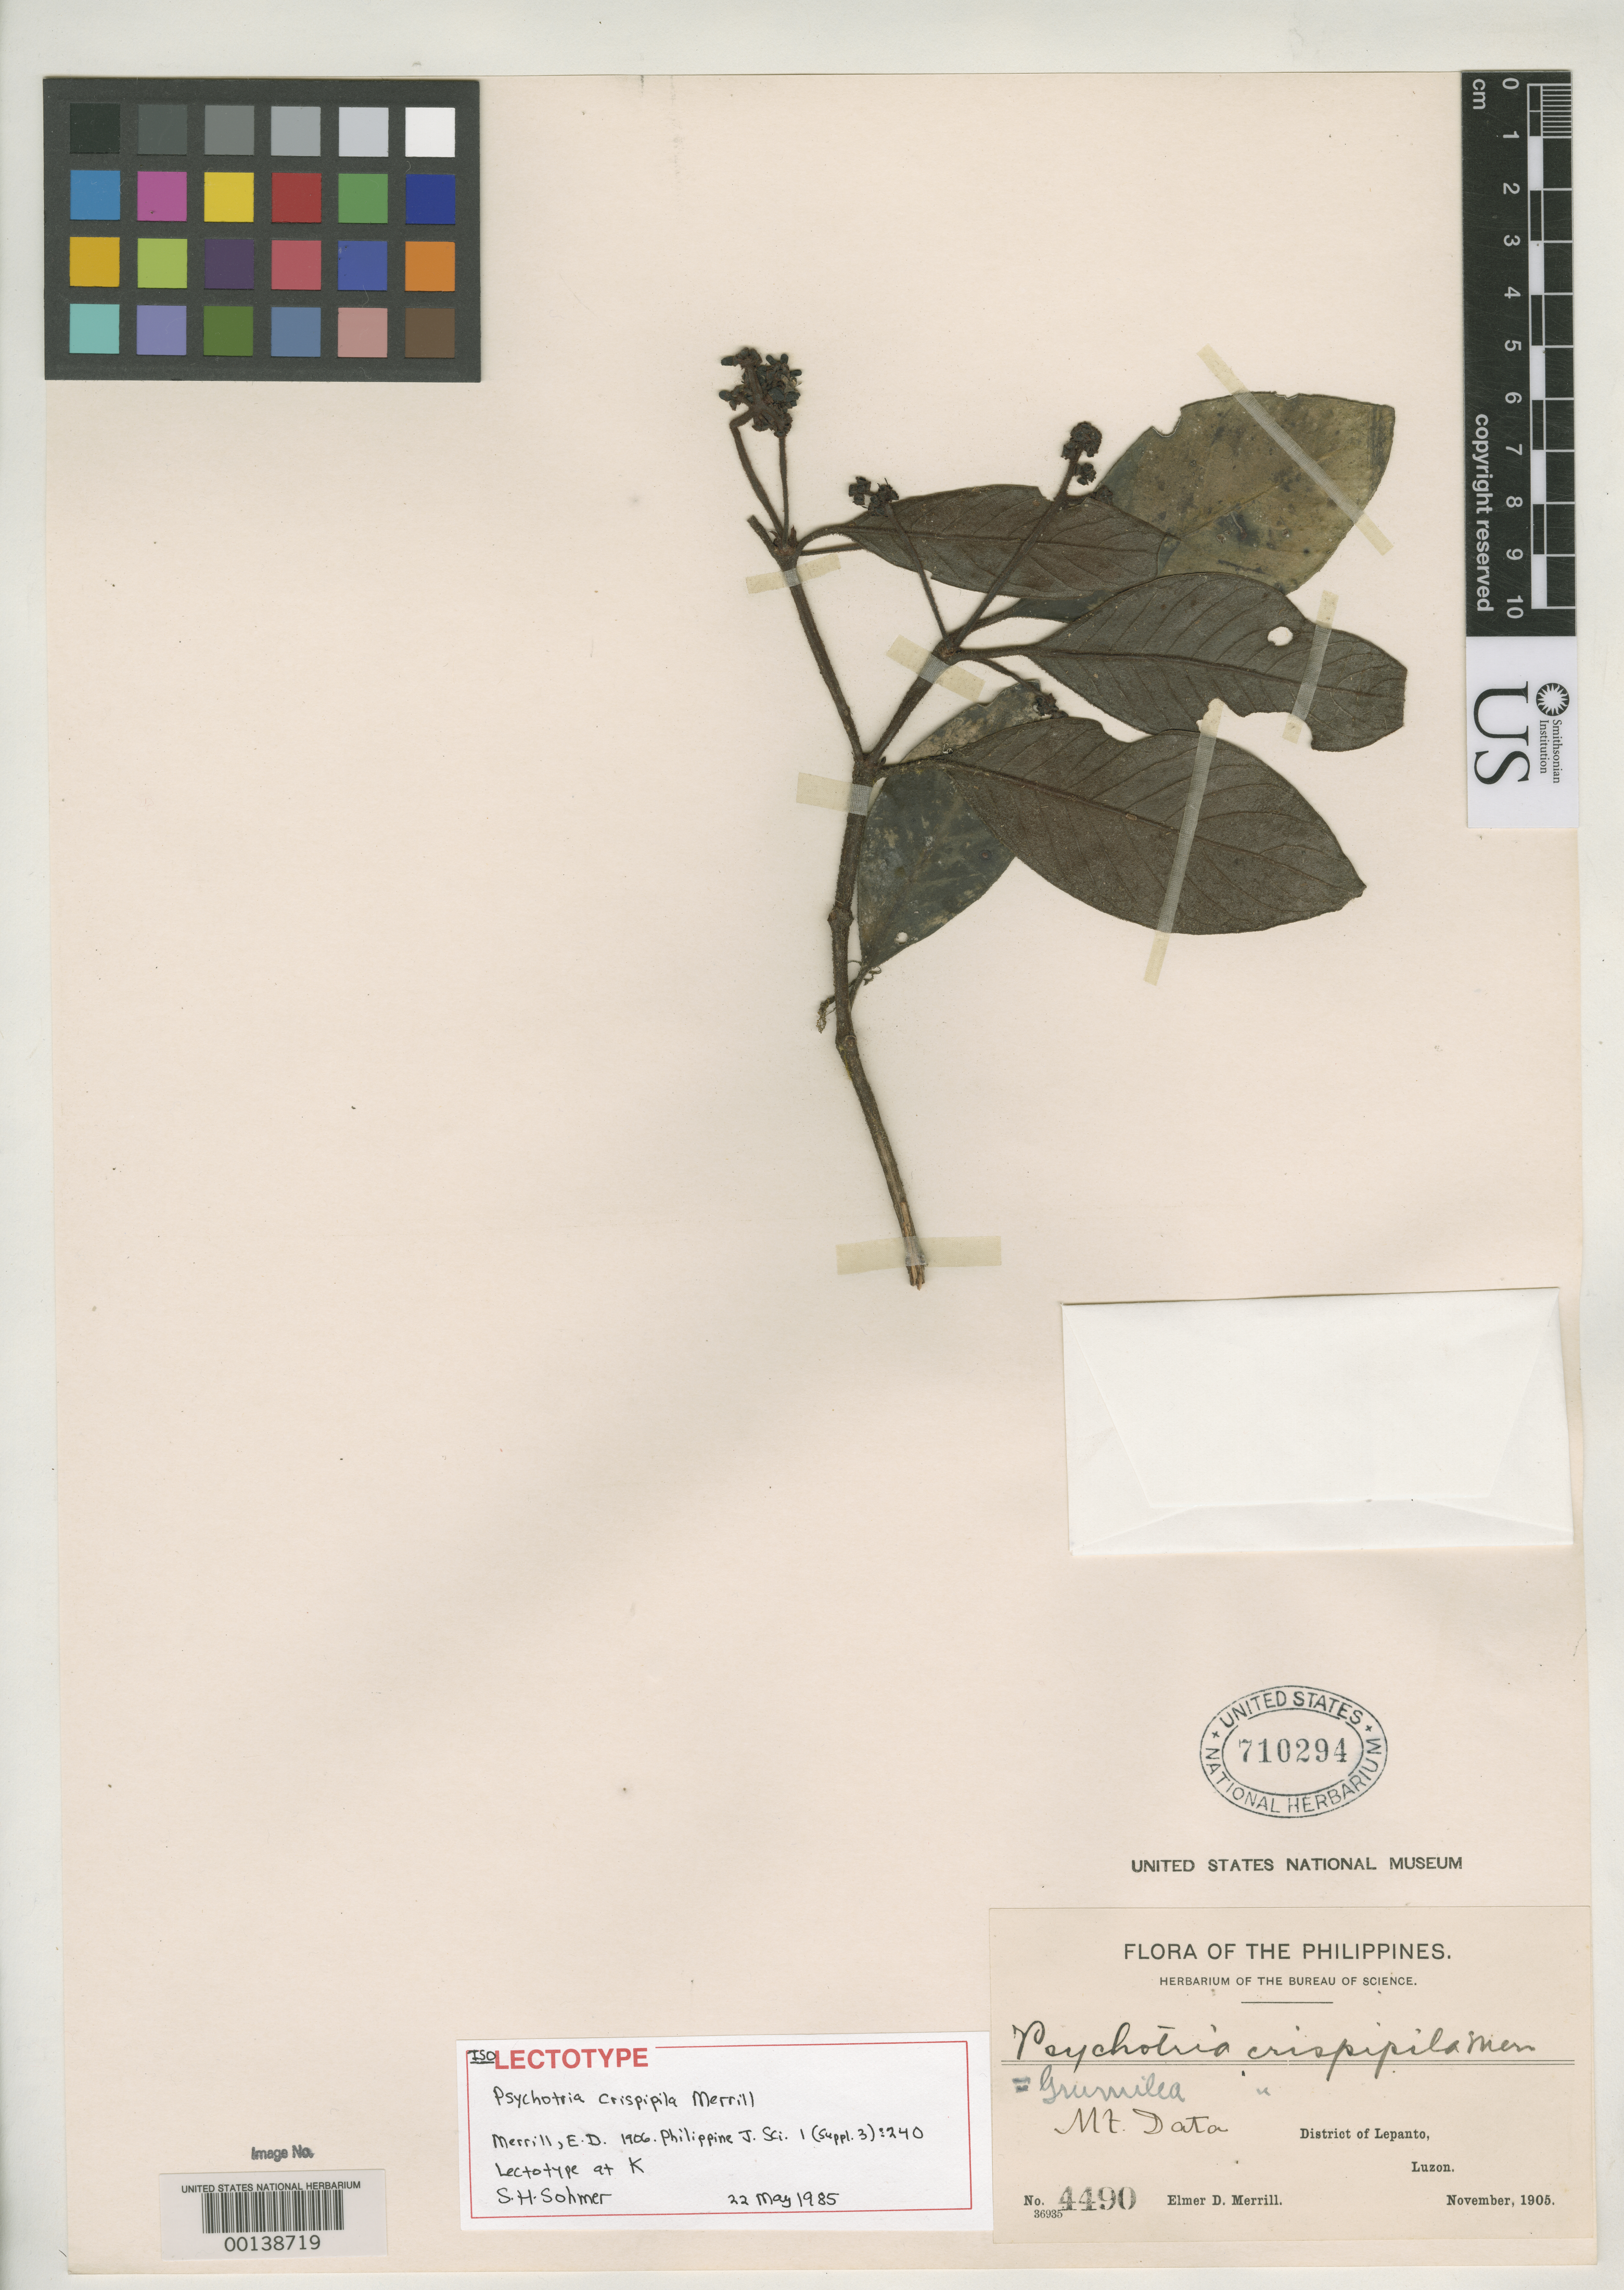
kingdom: Plantae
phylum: Tracheophyta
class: Magnoliopsida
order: Gentianales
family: Rubiaceae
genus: Psychotria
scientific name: Psychotria crispipila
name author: Merr.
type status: Isotype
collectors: E. D. Merrill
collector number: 4490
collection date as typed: Nov 1905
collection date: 1905-11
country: Philippines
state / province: Cordillera (Administrative Region)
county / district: Mountain province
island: Luzon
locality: Lepanto, Mt. Data.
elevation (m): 2200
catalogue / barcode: US 710294